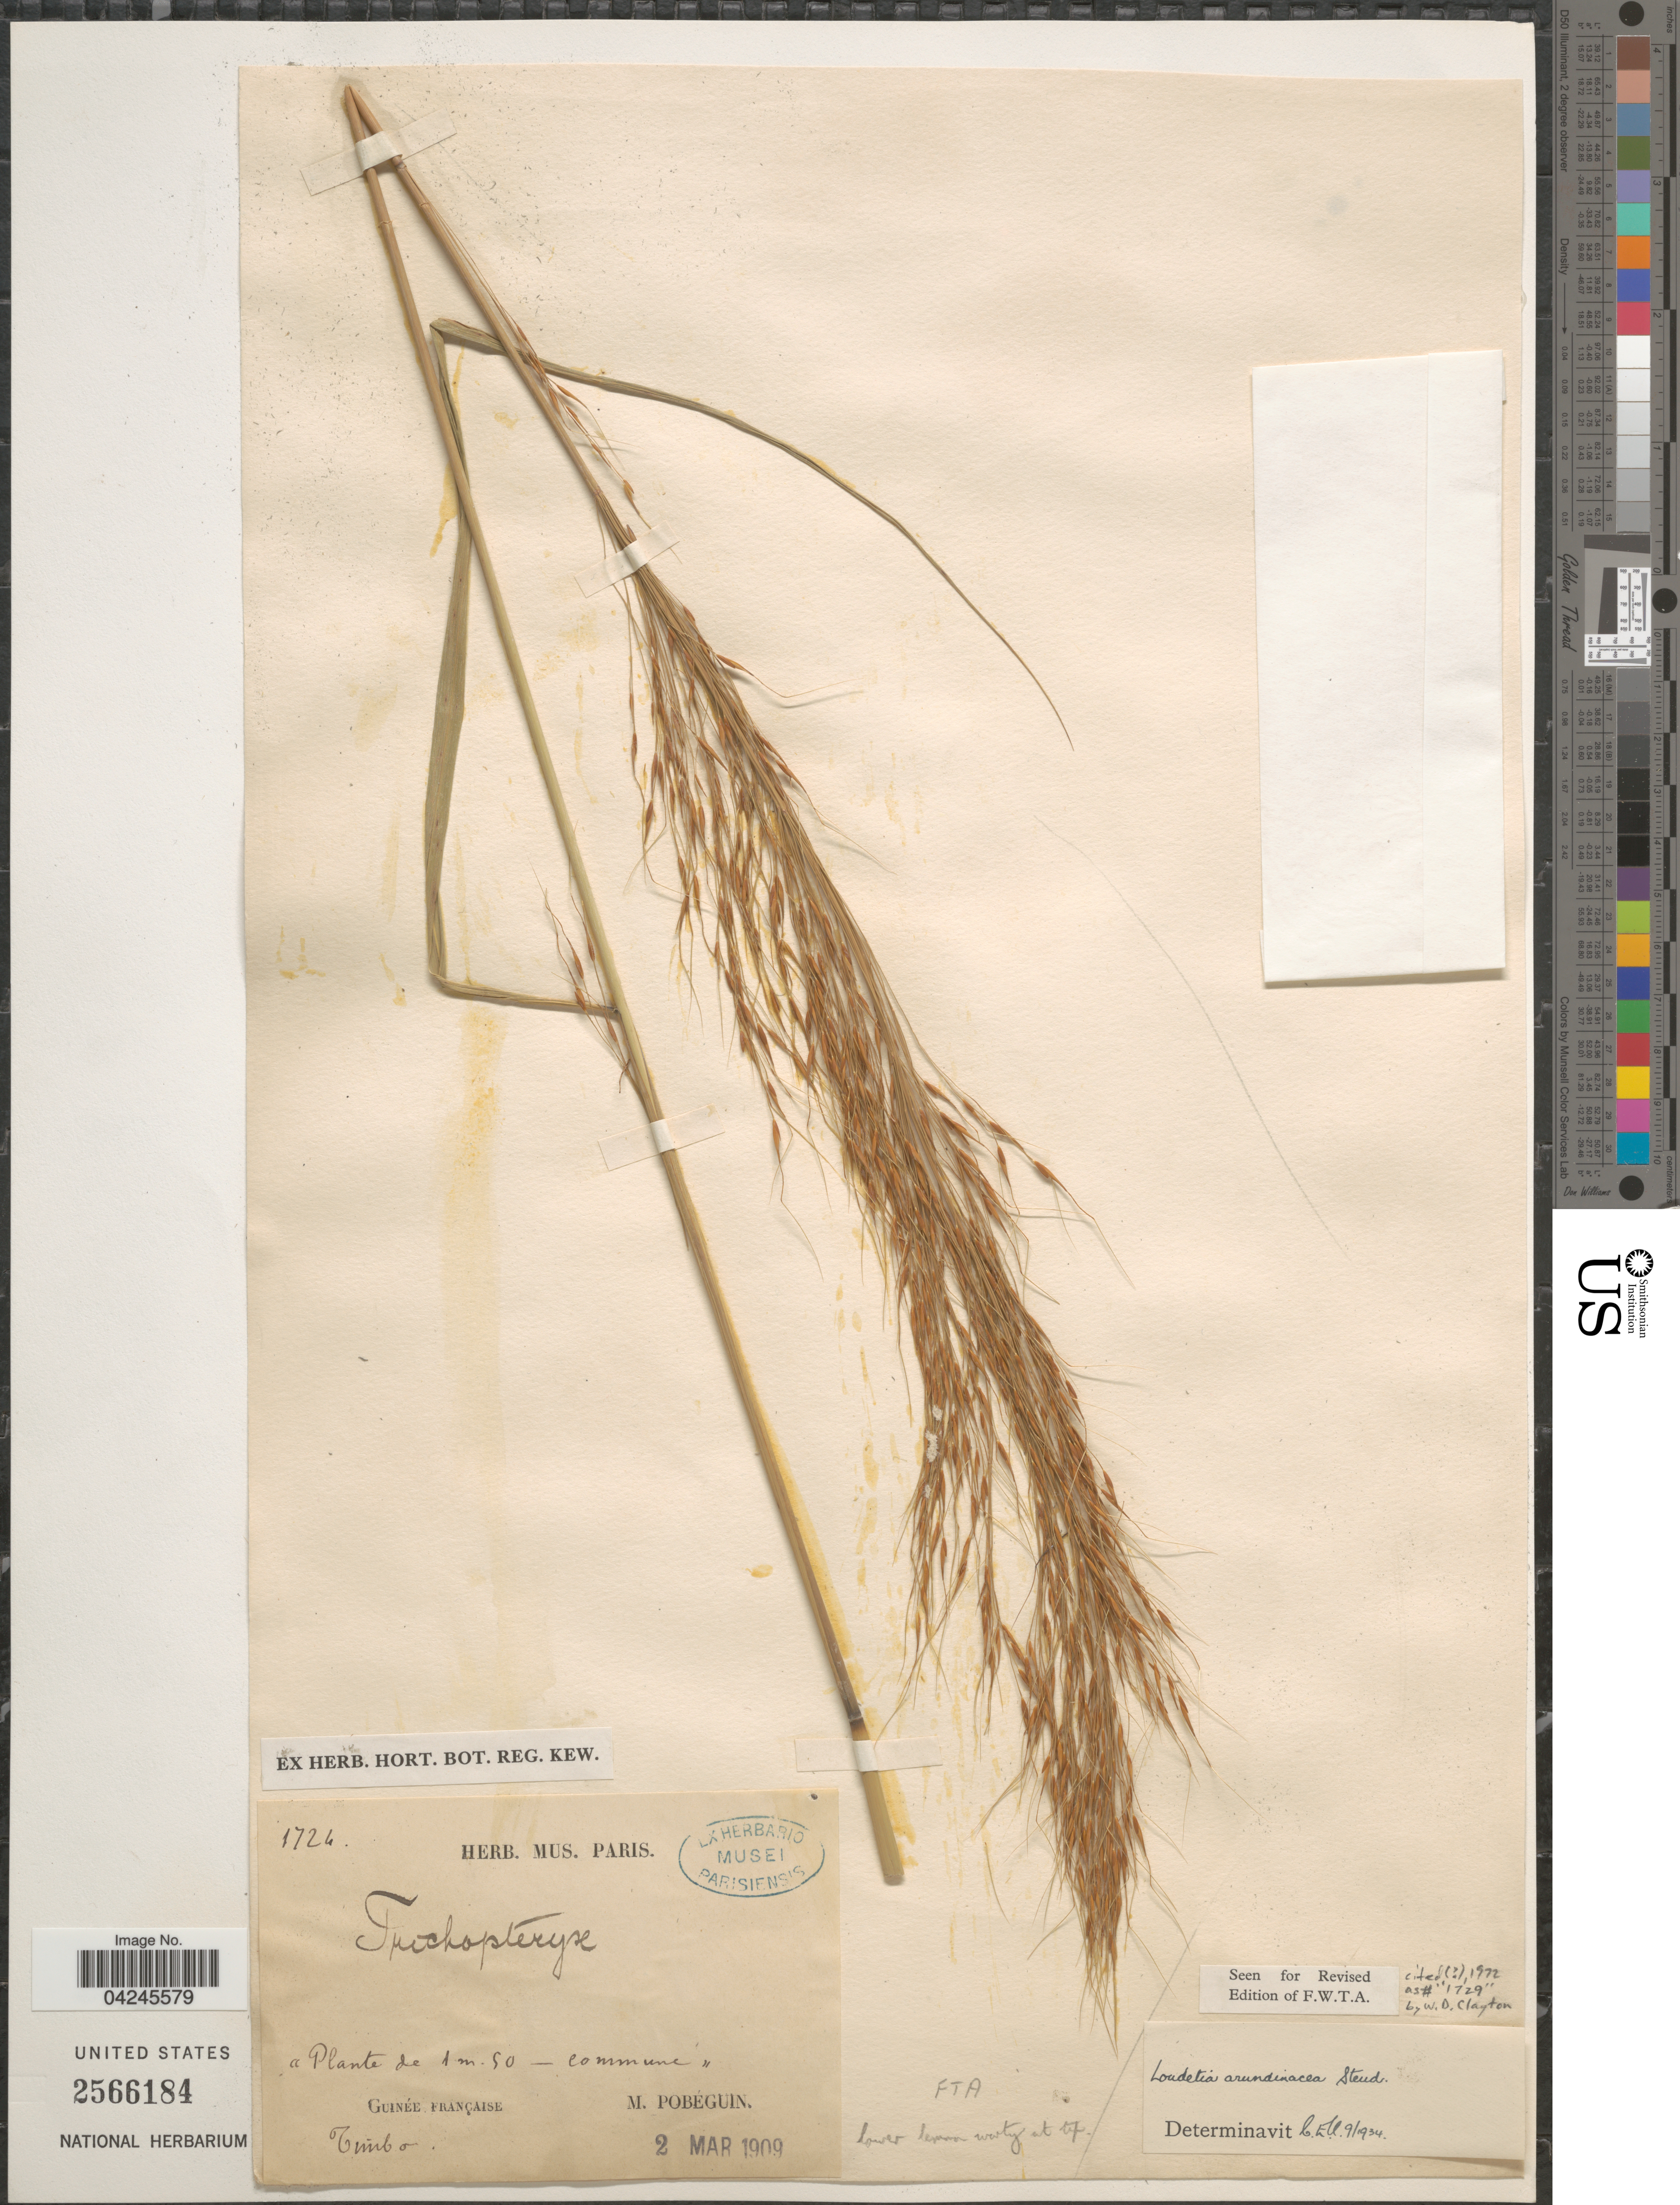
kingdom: Plantae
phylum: Tracheophyta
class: Liliopsida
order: Poales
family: Poaceae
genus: Loudetia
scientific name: Loudetia arundinacea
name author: (Hochst. ex A. Rich.) Steud.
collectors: M. Pobéguin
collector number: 1724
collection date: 1909-03-02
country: French Guiana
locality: Guinée Française. Timbo.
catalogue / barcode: US 2566184